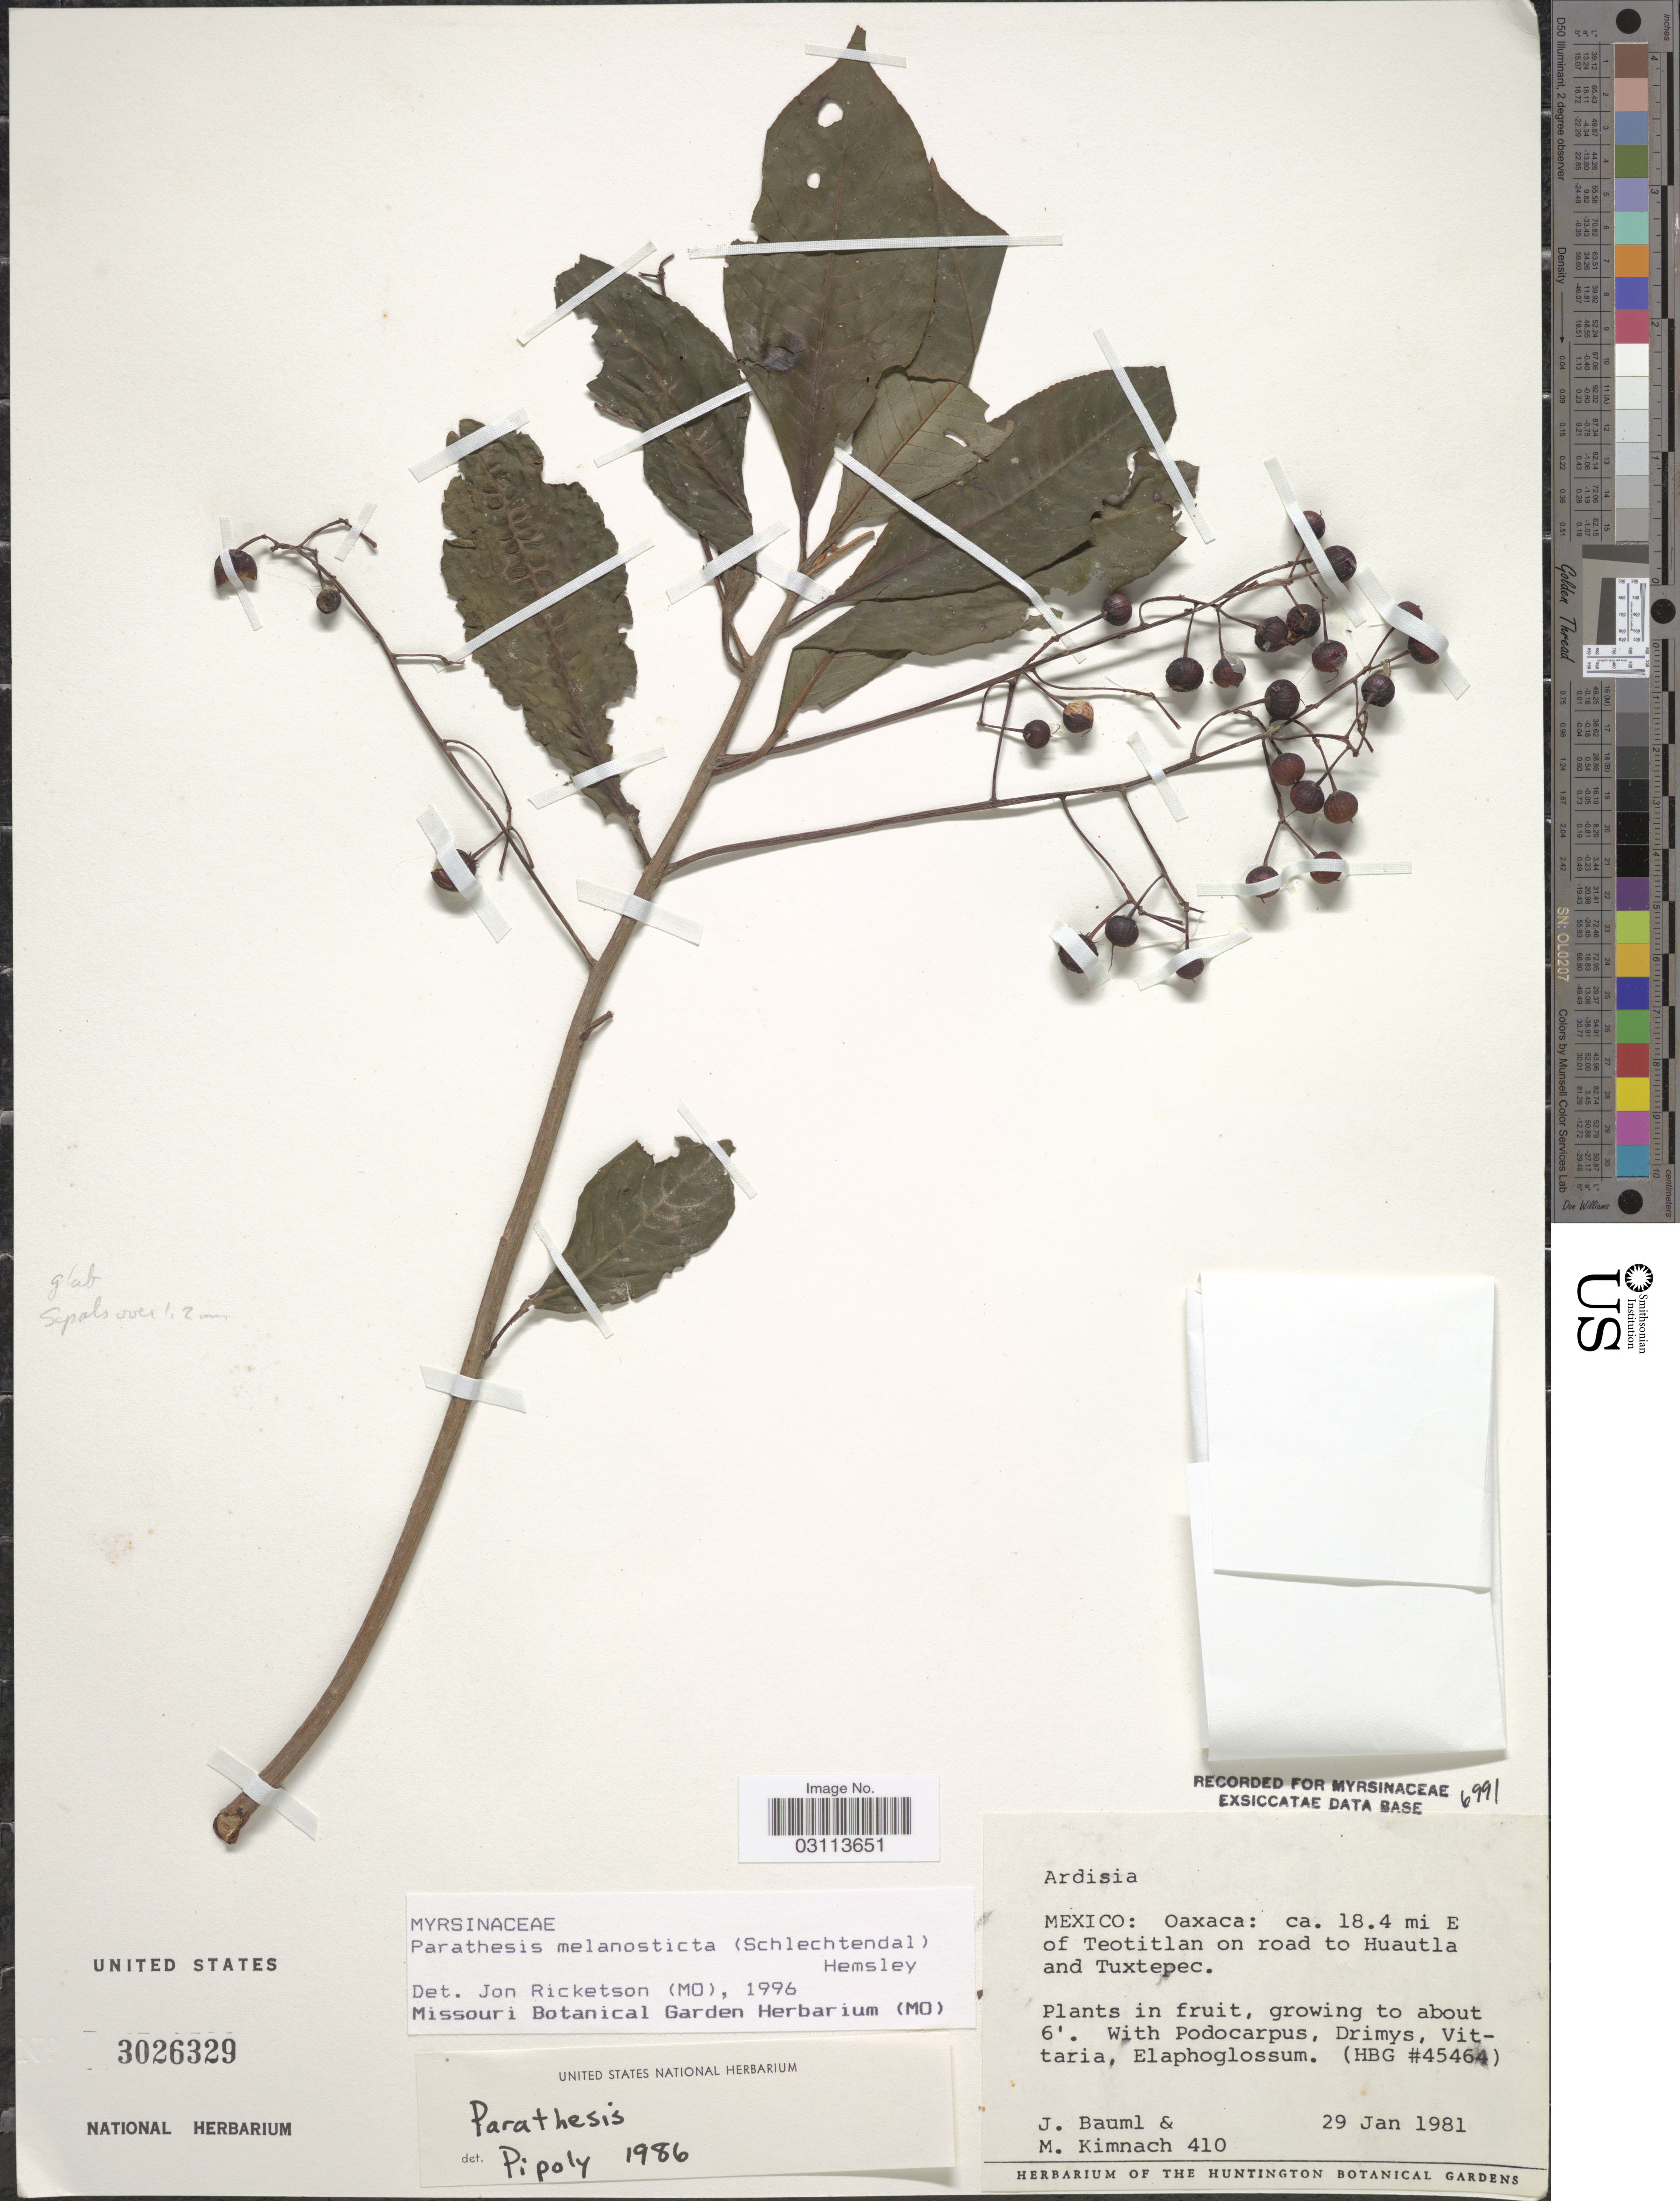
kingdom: Plantae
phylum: Tracheophyta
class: Magnoliopsida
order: Ericales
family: Primulaceae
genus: Parathesis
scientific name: Parathesis melanosticta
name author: (Schltdl.) Hemsl.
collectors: J. Bauml & M. W. Kimnach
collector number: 410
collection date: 1981-01-29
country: Mexico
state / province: Oaxaca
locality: Ca. 18.4 mi E of Teotitlan on road to Huautla and Tuxtepec.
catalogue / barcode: US 3026329